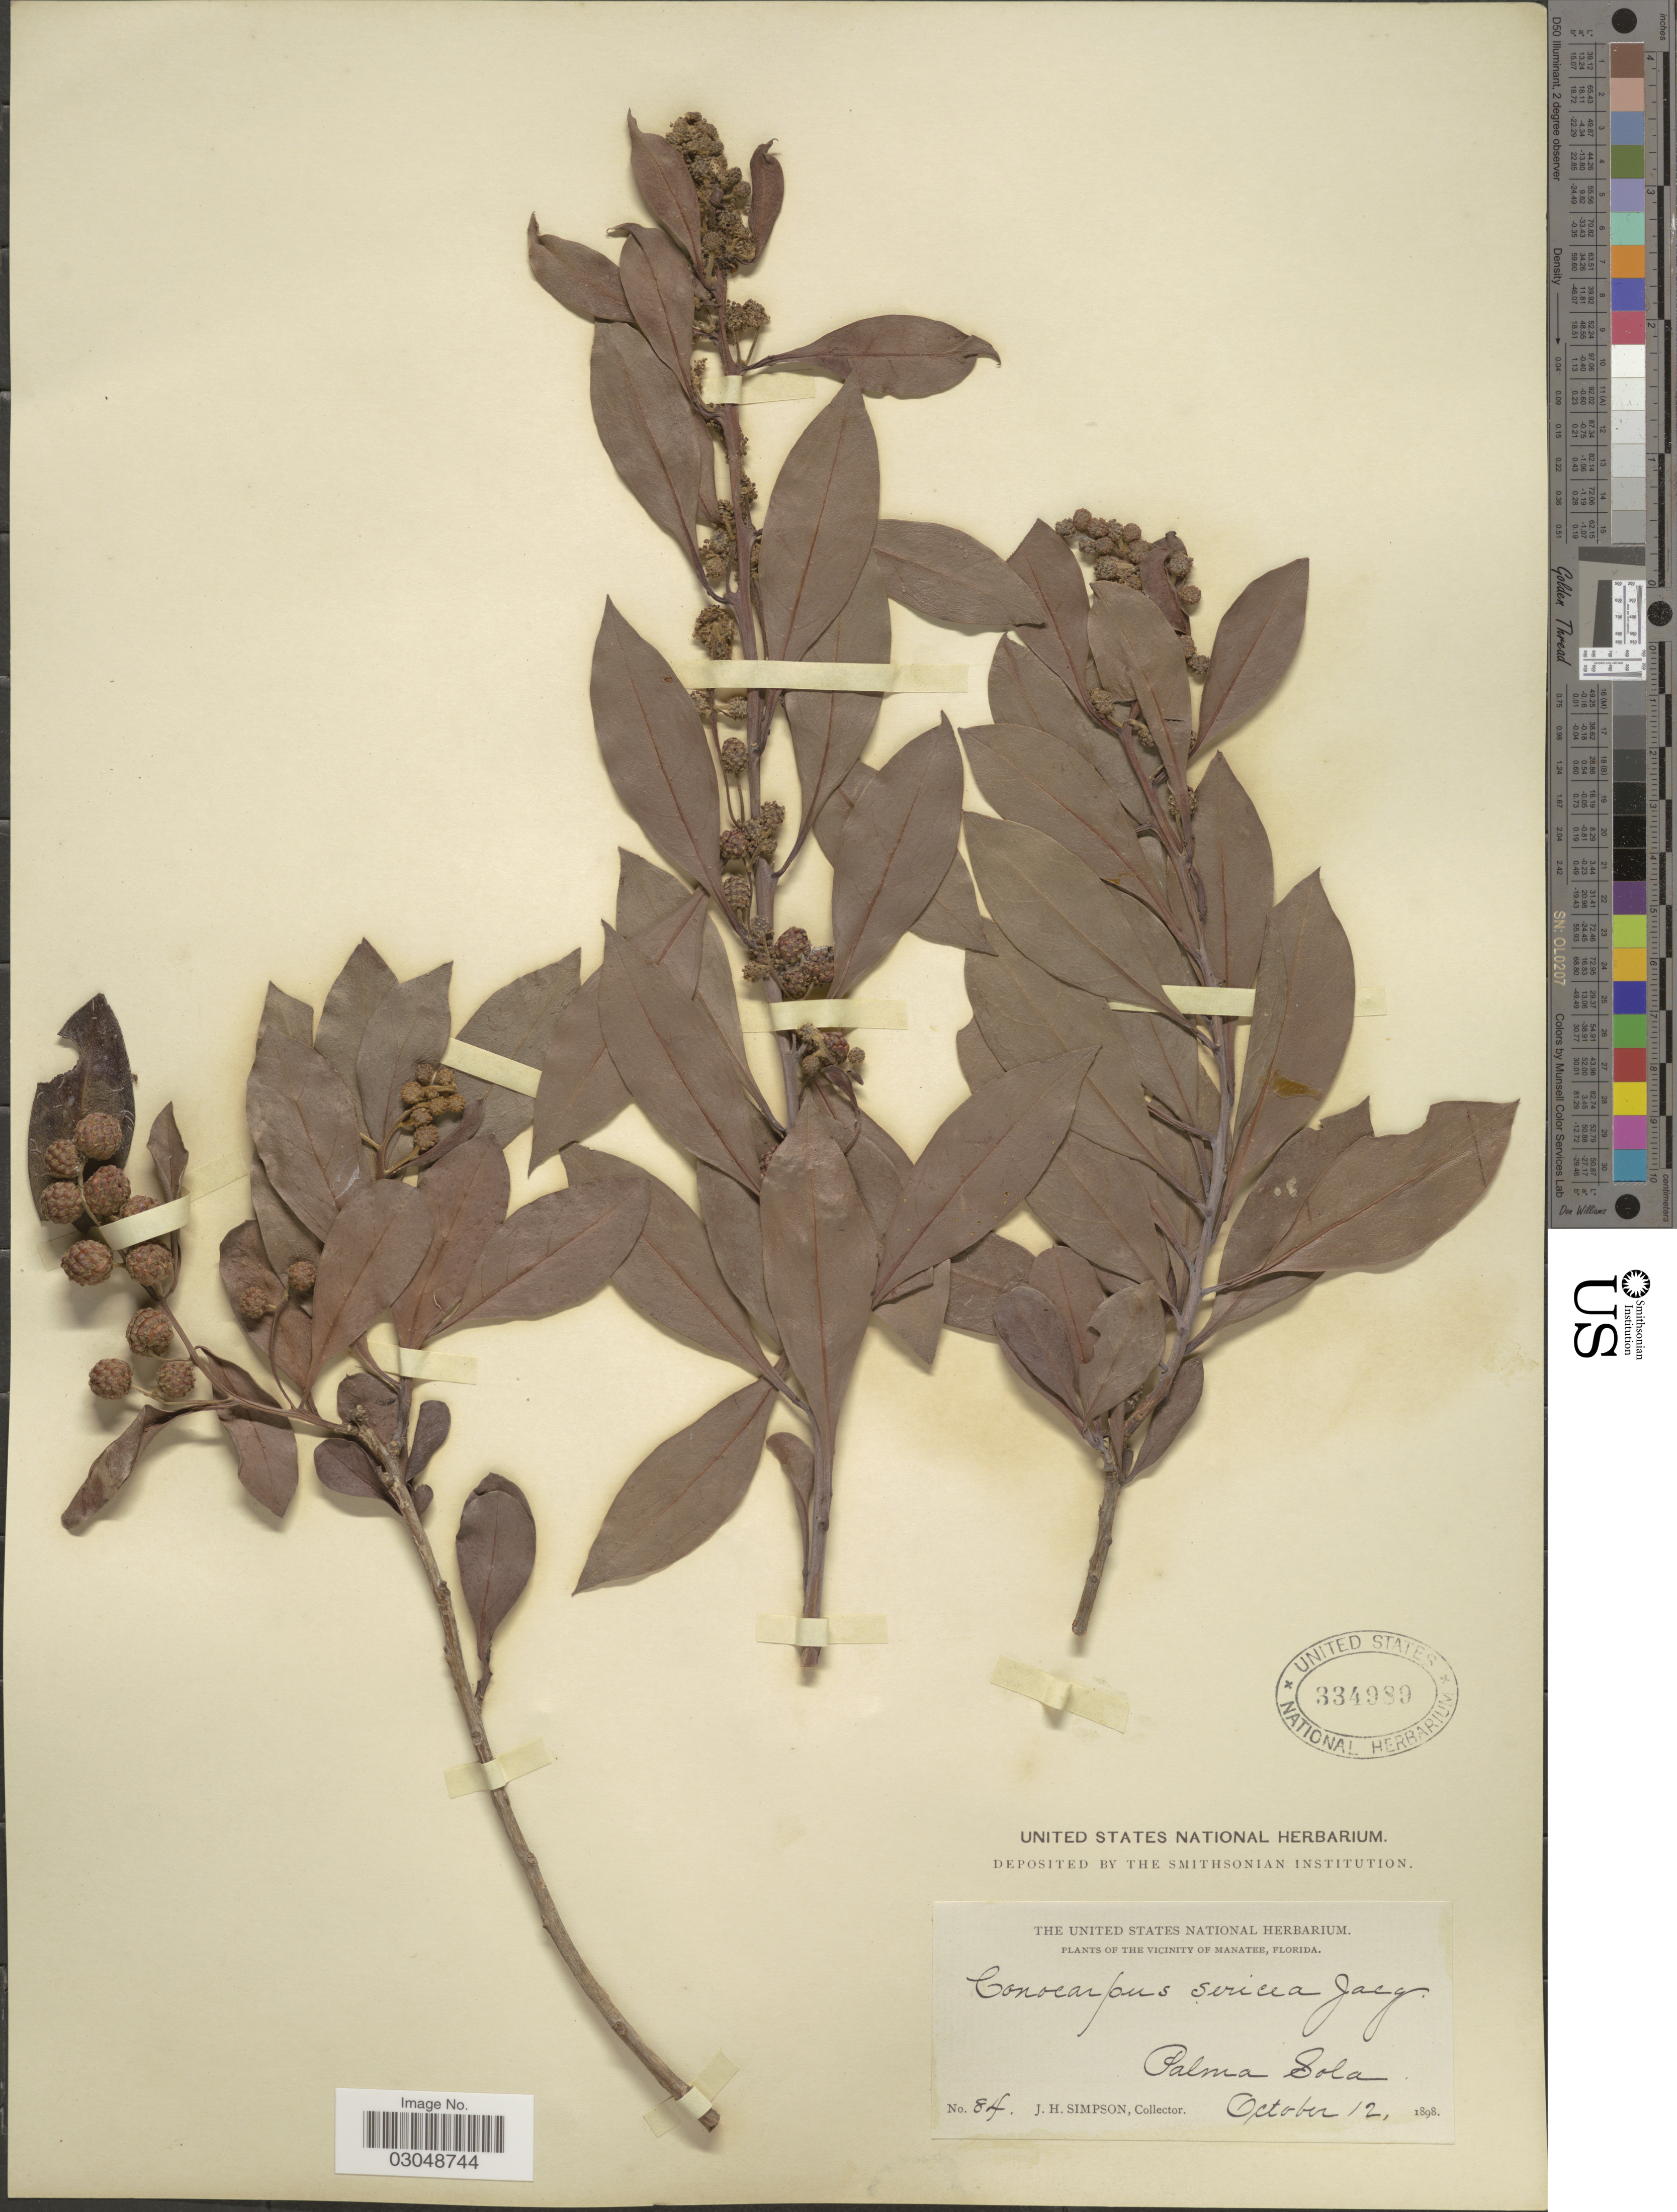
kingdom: Plantae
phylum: Tracheophyta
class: Magnoliopsida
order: Myrtales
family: Combretaceae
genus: Conocarpus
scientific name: Conocarpus erectus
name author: L.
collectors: J. H. Simpson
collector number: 84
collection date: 1898-10-12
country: United States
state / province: Florida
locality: Vicinity of Manatee. Palma Sola.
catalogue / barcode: US 334989